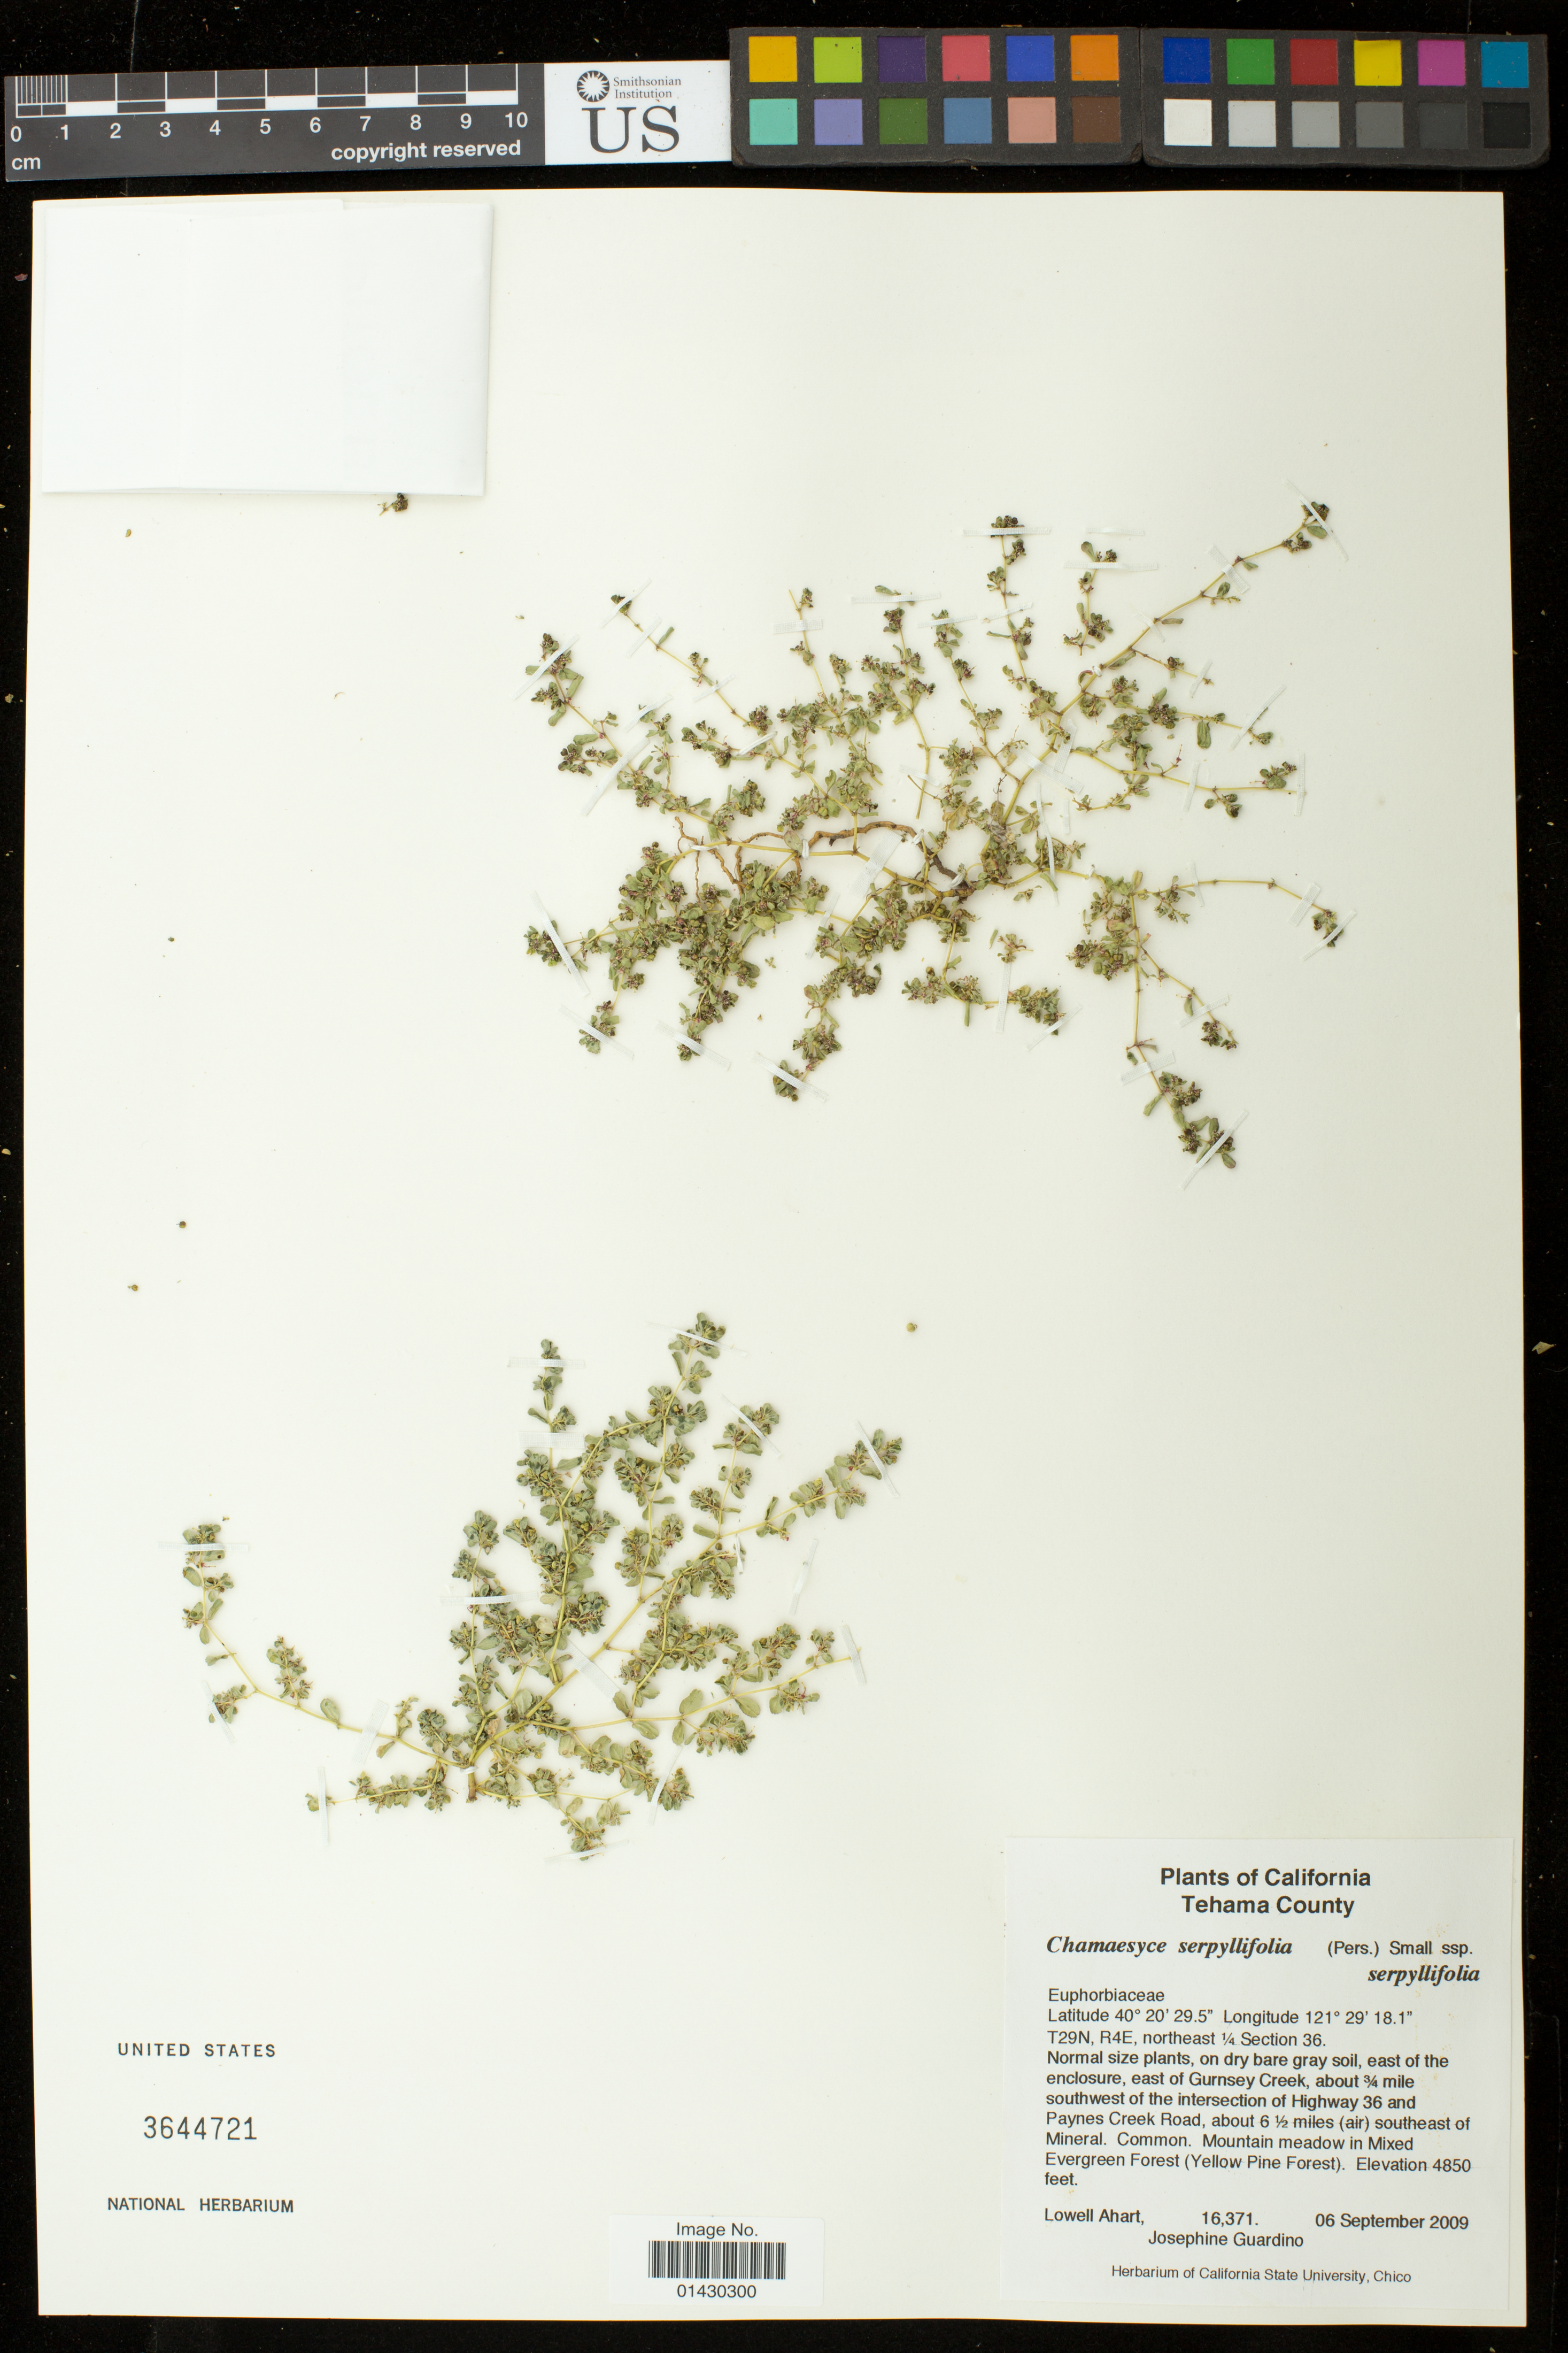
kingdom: Plantae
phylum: Tracheophyta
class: Magnoliopsida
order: Malpighiales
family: Euphorbiaceae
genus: Euphorbia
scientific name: Euphorbia serpillifolia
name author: Pers.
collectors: J. Guardino & L. Ahart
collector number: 16371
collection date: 2009-09-06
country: United States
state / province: California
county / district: Tehama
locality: T29N, R4E, northeast 1/4 Section 36.; East of Gurnsey Creek, about 3/4 mile southwest of the intersection of Highway 36 and Paynes Creek Road, about 6 1/2 miles (air) southeast of Mineral.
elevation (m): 1478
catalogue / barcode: US 3644721